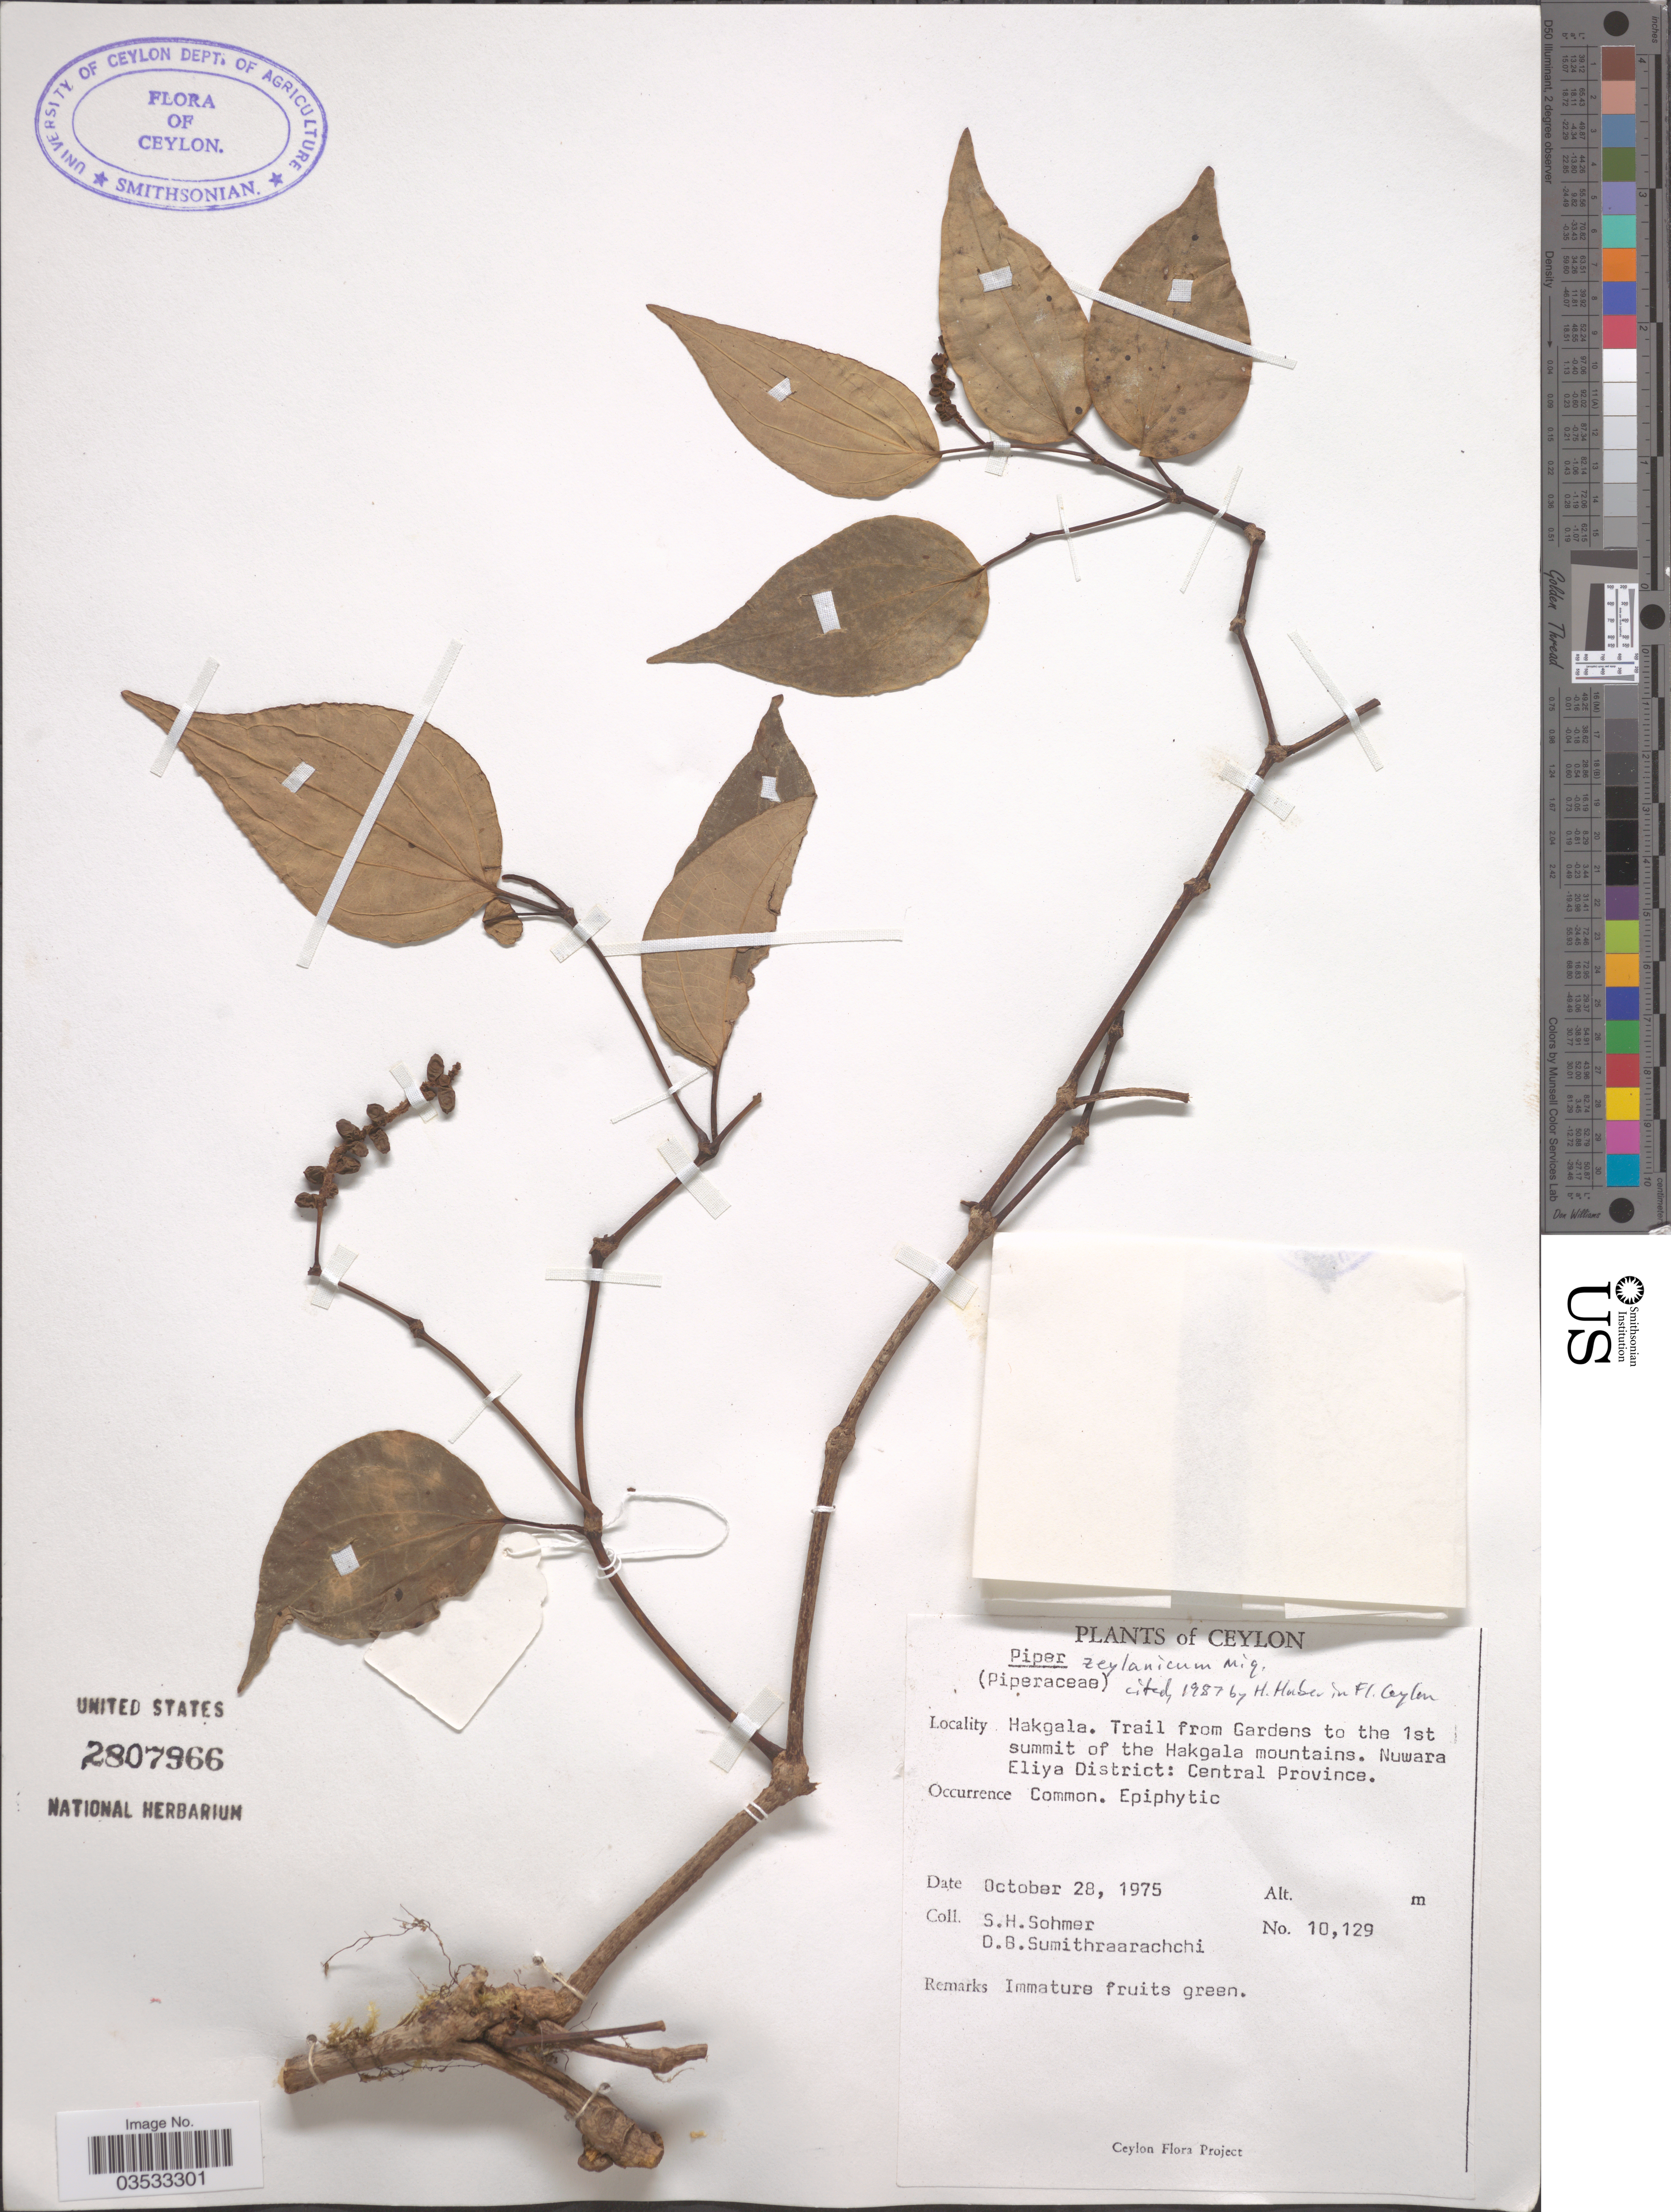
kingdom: Plantae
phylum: Tracheophyta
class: Magnoliopsida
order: Piperales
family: Piperaceae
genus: Piper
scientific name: Piper zeylanicum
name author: Miq.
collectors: S. H. Sohmer & D. B. Sumithraarachchi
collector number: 10129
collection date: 1975-10-28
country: Sri Lanka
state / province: Central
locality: Ceylon. Hakgala. Trail from Gardens to the 1ste summit of the Hakgala mountains. Nuwara Eliya District.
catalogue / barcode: US 2807966